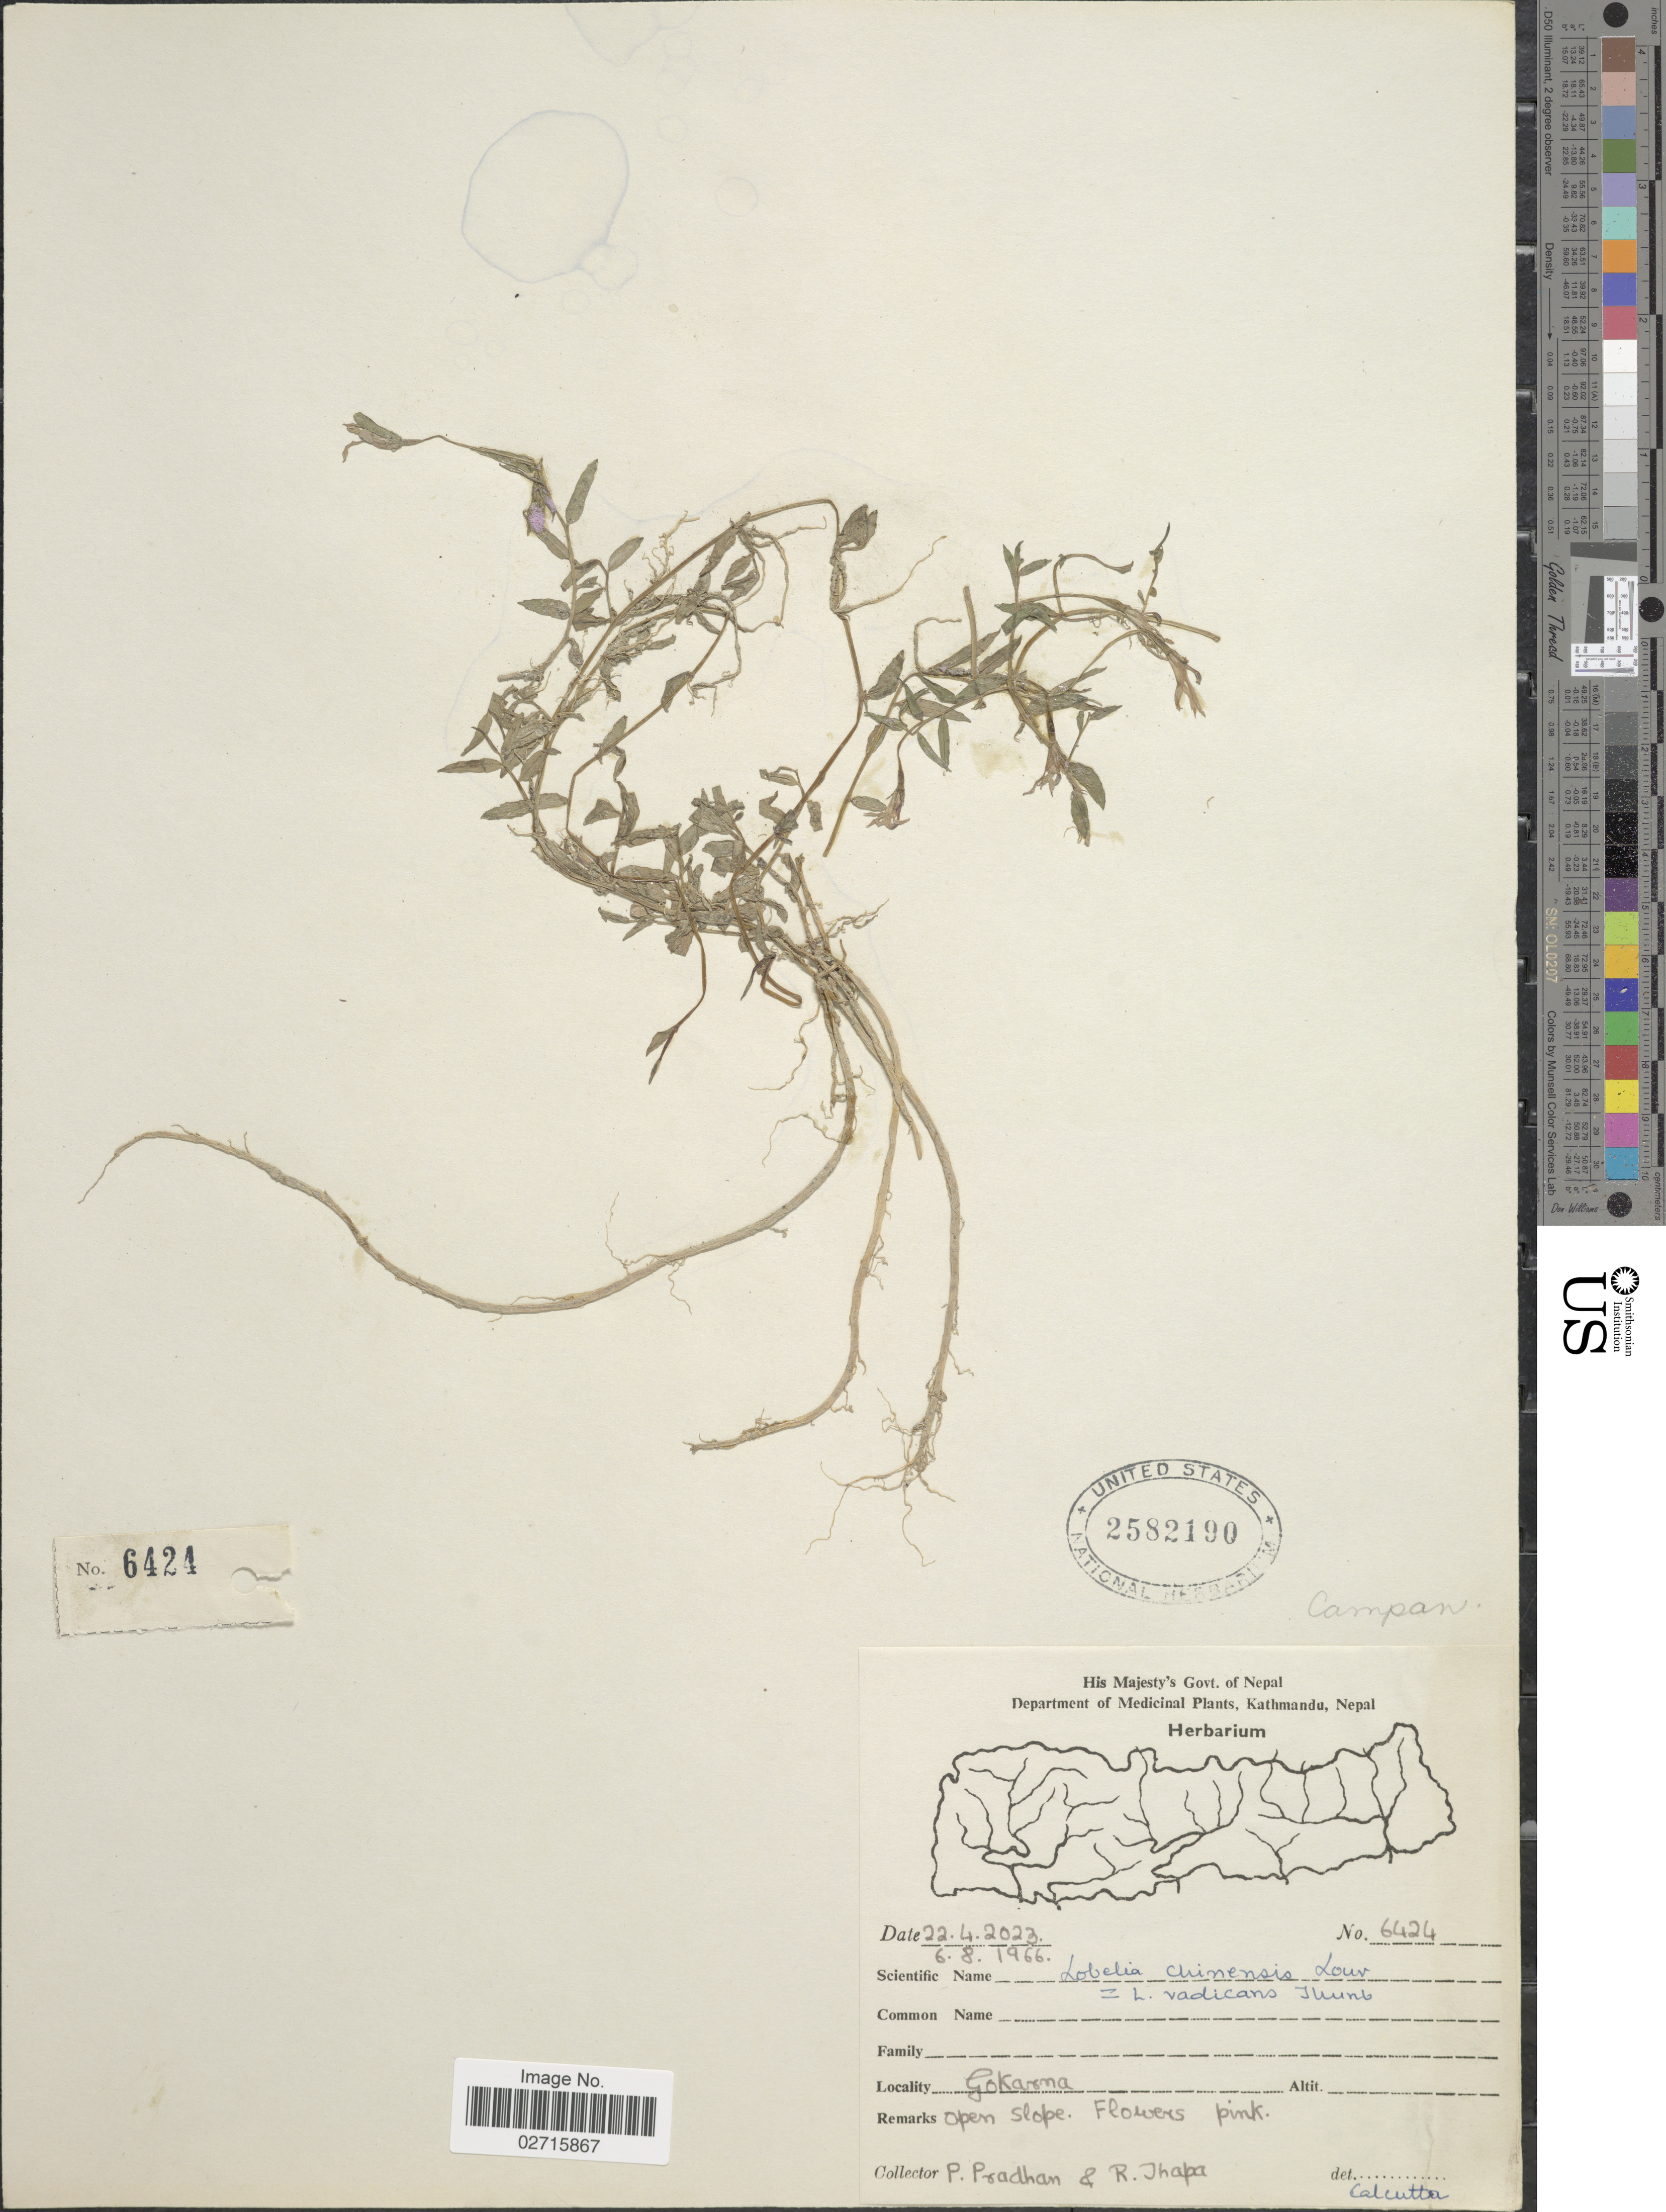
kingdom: Plantae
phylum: Tracheophyta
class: Magnoliopsida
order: Asterales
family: Campanulaceae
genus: Lobelia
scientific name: Lobelia chinensis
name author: Lour.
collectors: P. Pradhan & R. Thapa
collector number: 6424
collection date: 1966-08-06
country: Nepal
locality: Gokarna.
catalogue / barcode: US 2582190